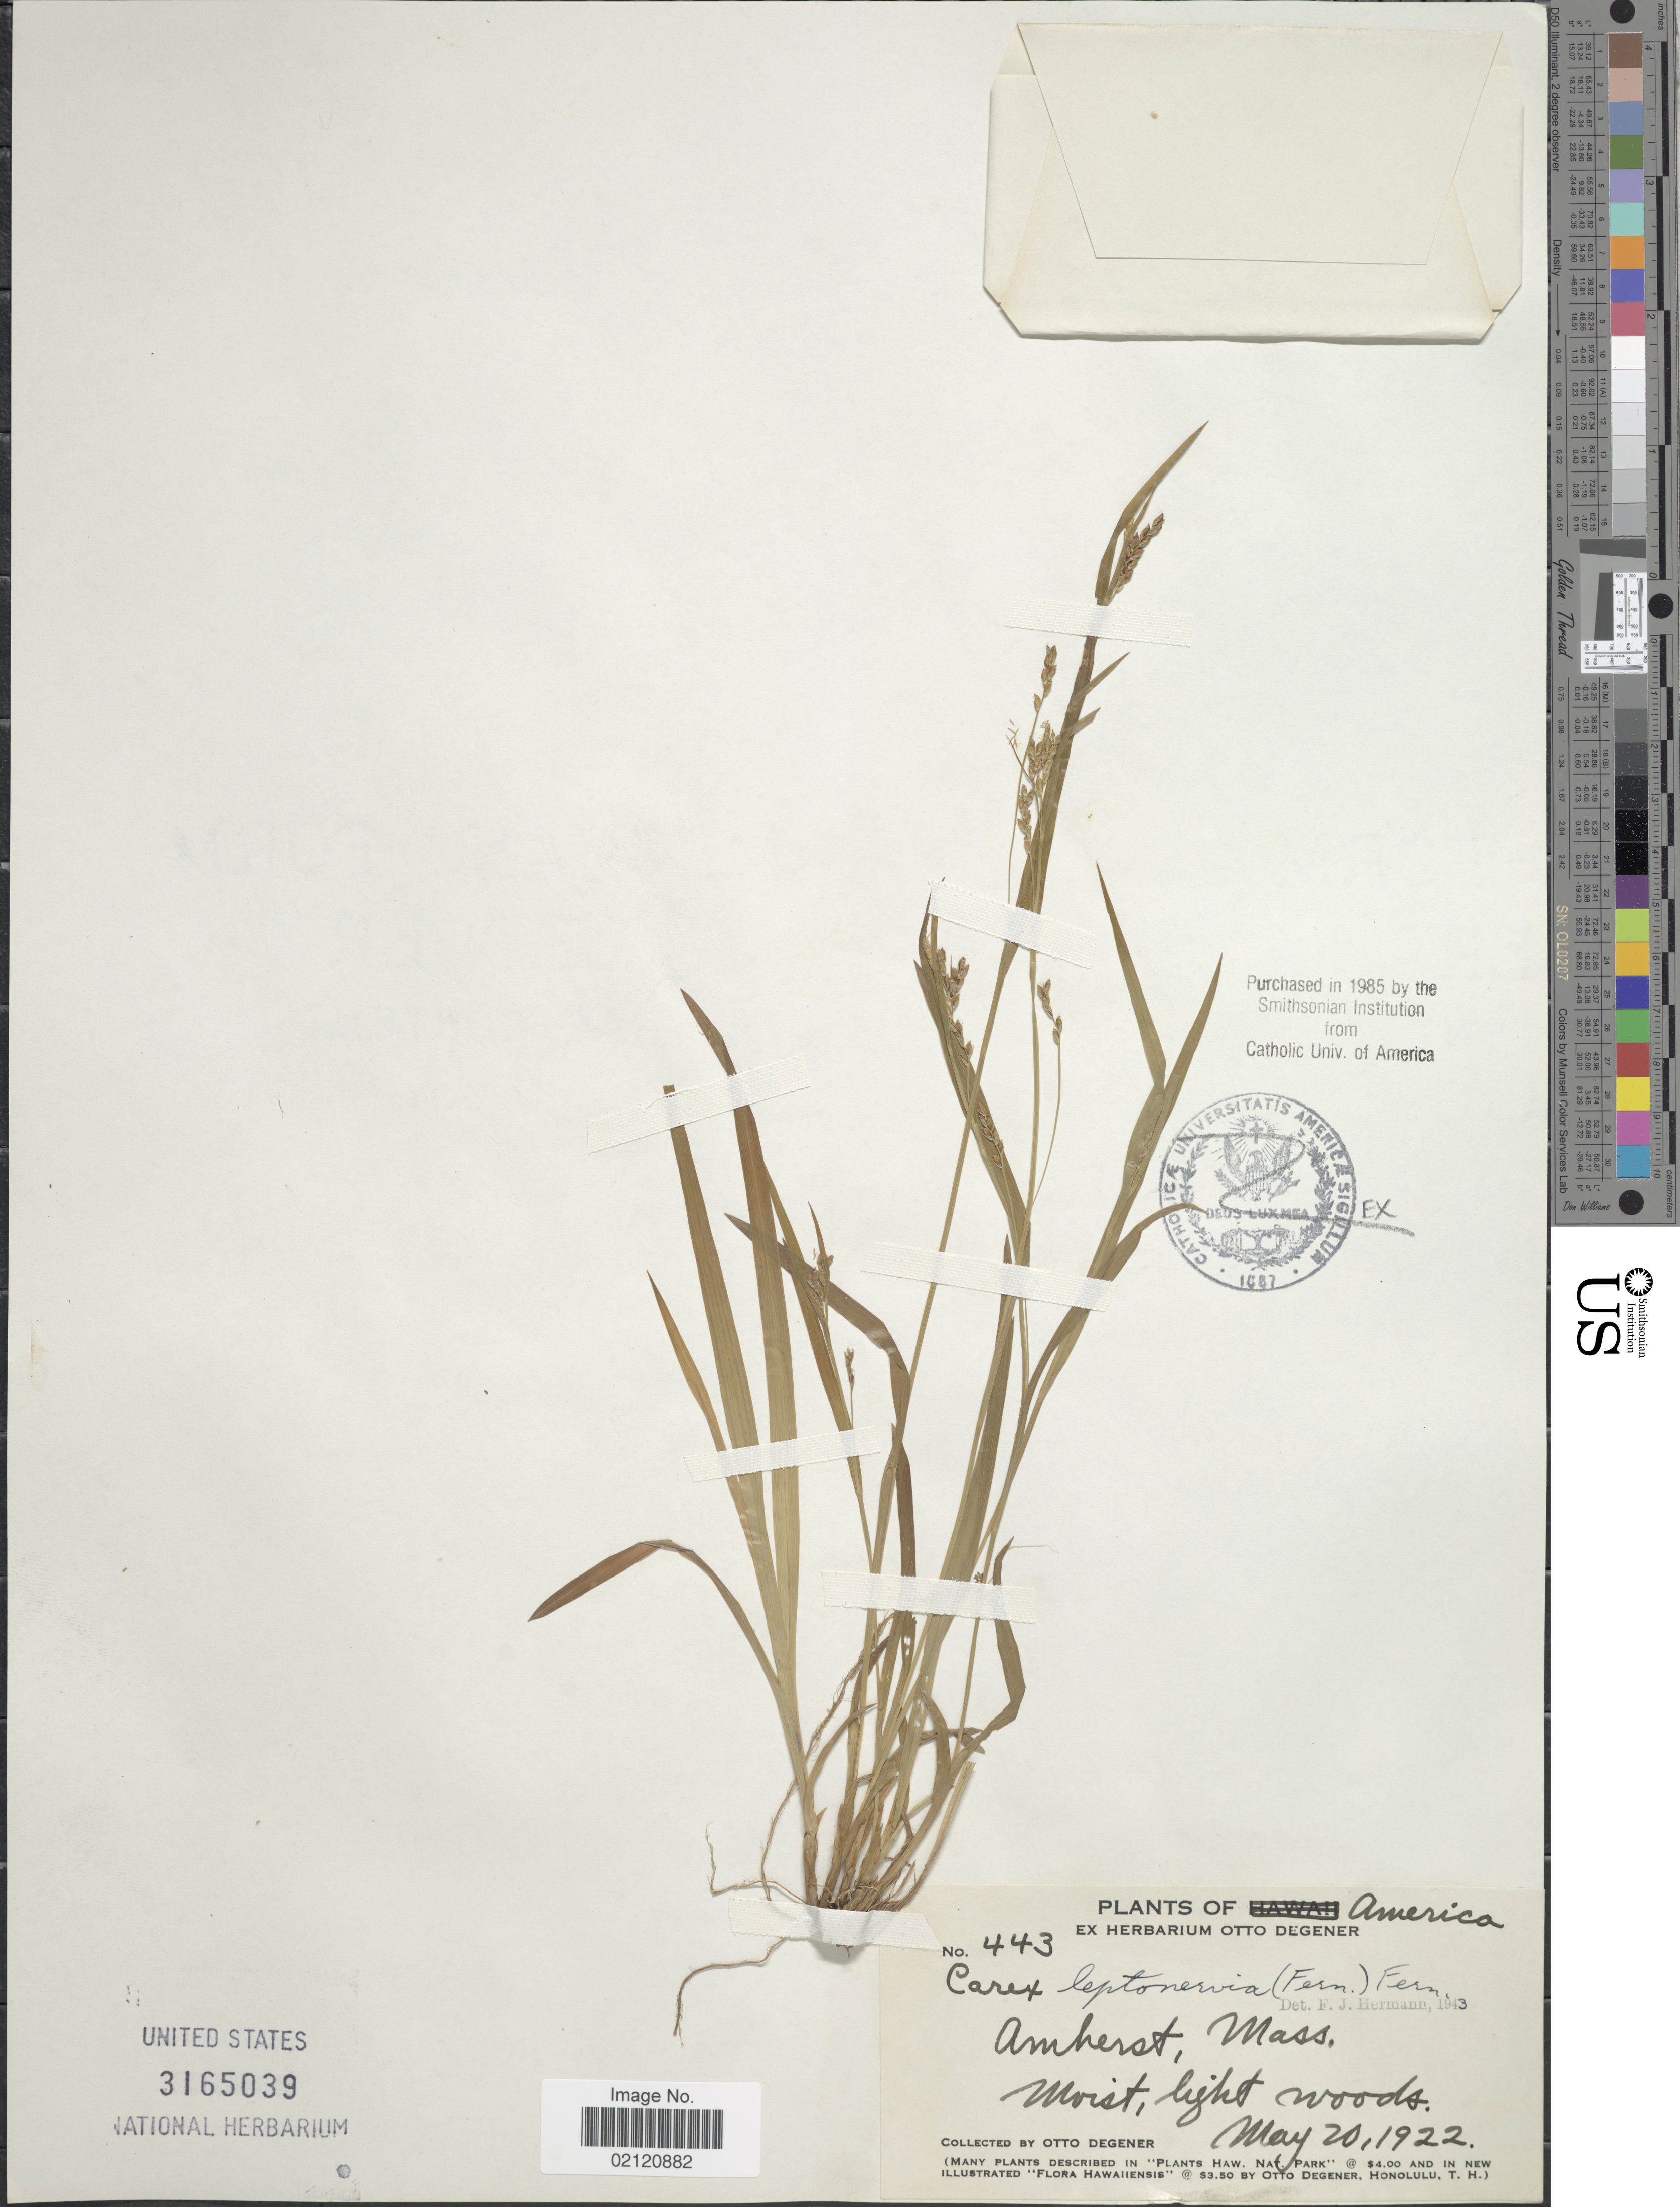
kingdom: Plantae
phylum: Tracheophyta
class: Liliopsida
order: Poales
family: Cyperaceae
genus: Carex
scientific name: Carex leptonervia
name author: (Fernald) Fernald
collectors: O. Degener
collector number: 443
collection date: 1922-05-20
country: United States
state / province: Massachusetts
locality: Amherst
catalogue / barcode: US 3165039